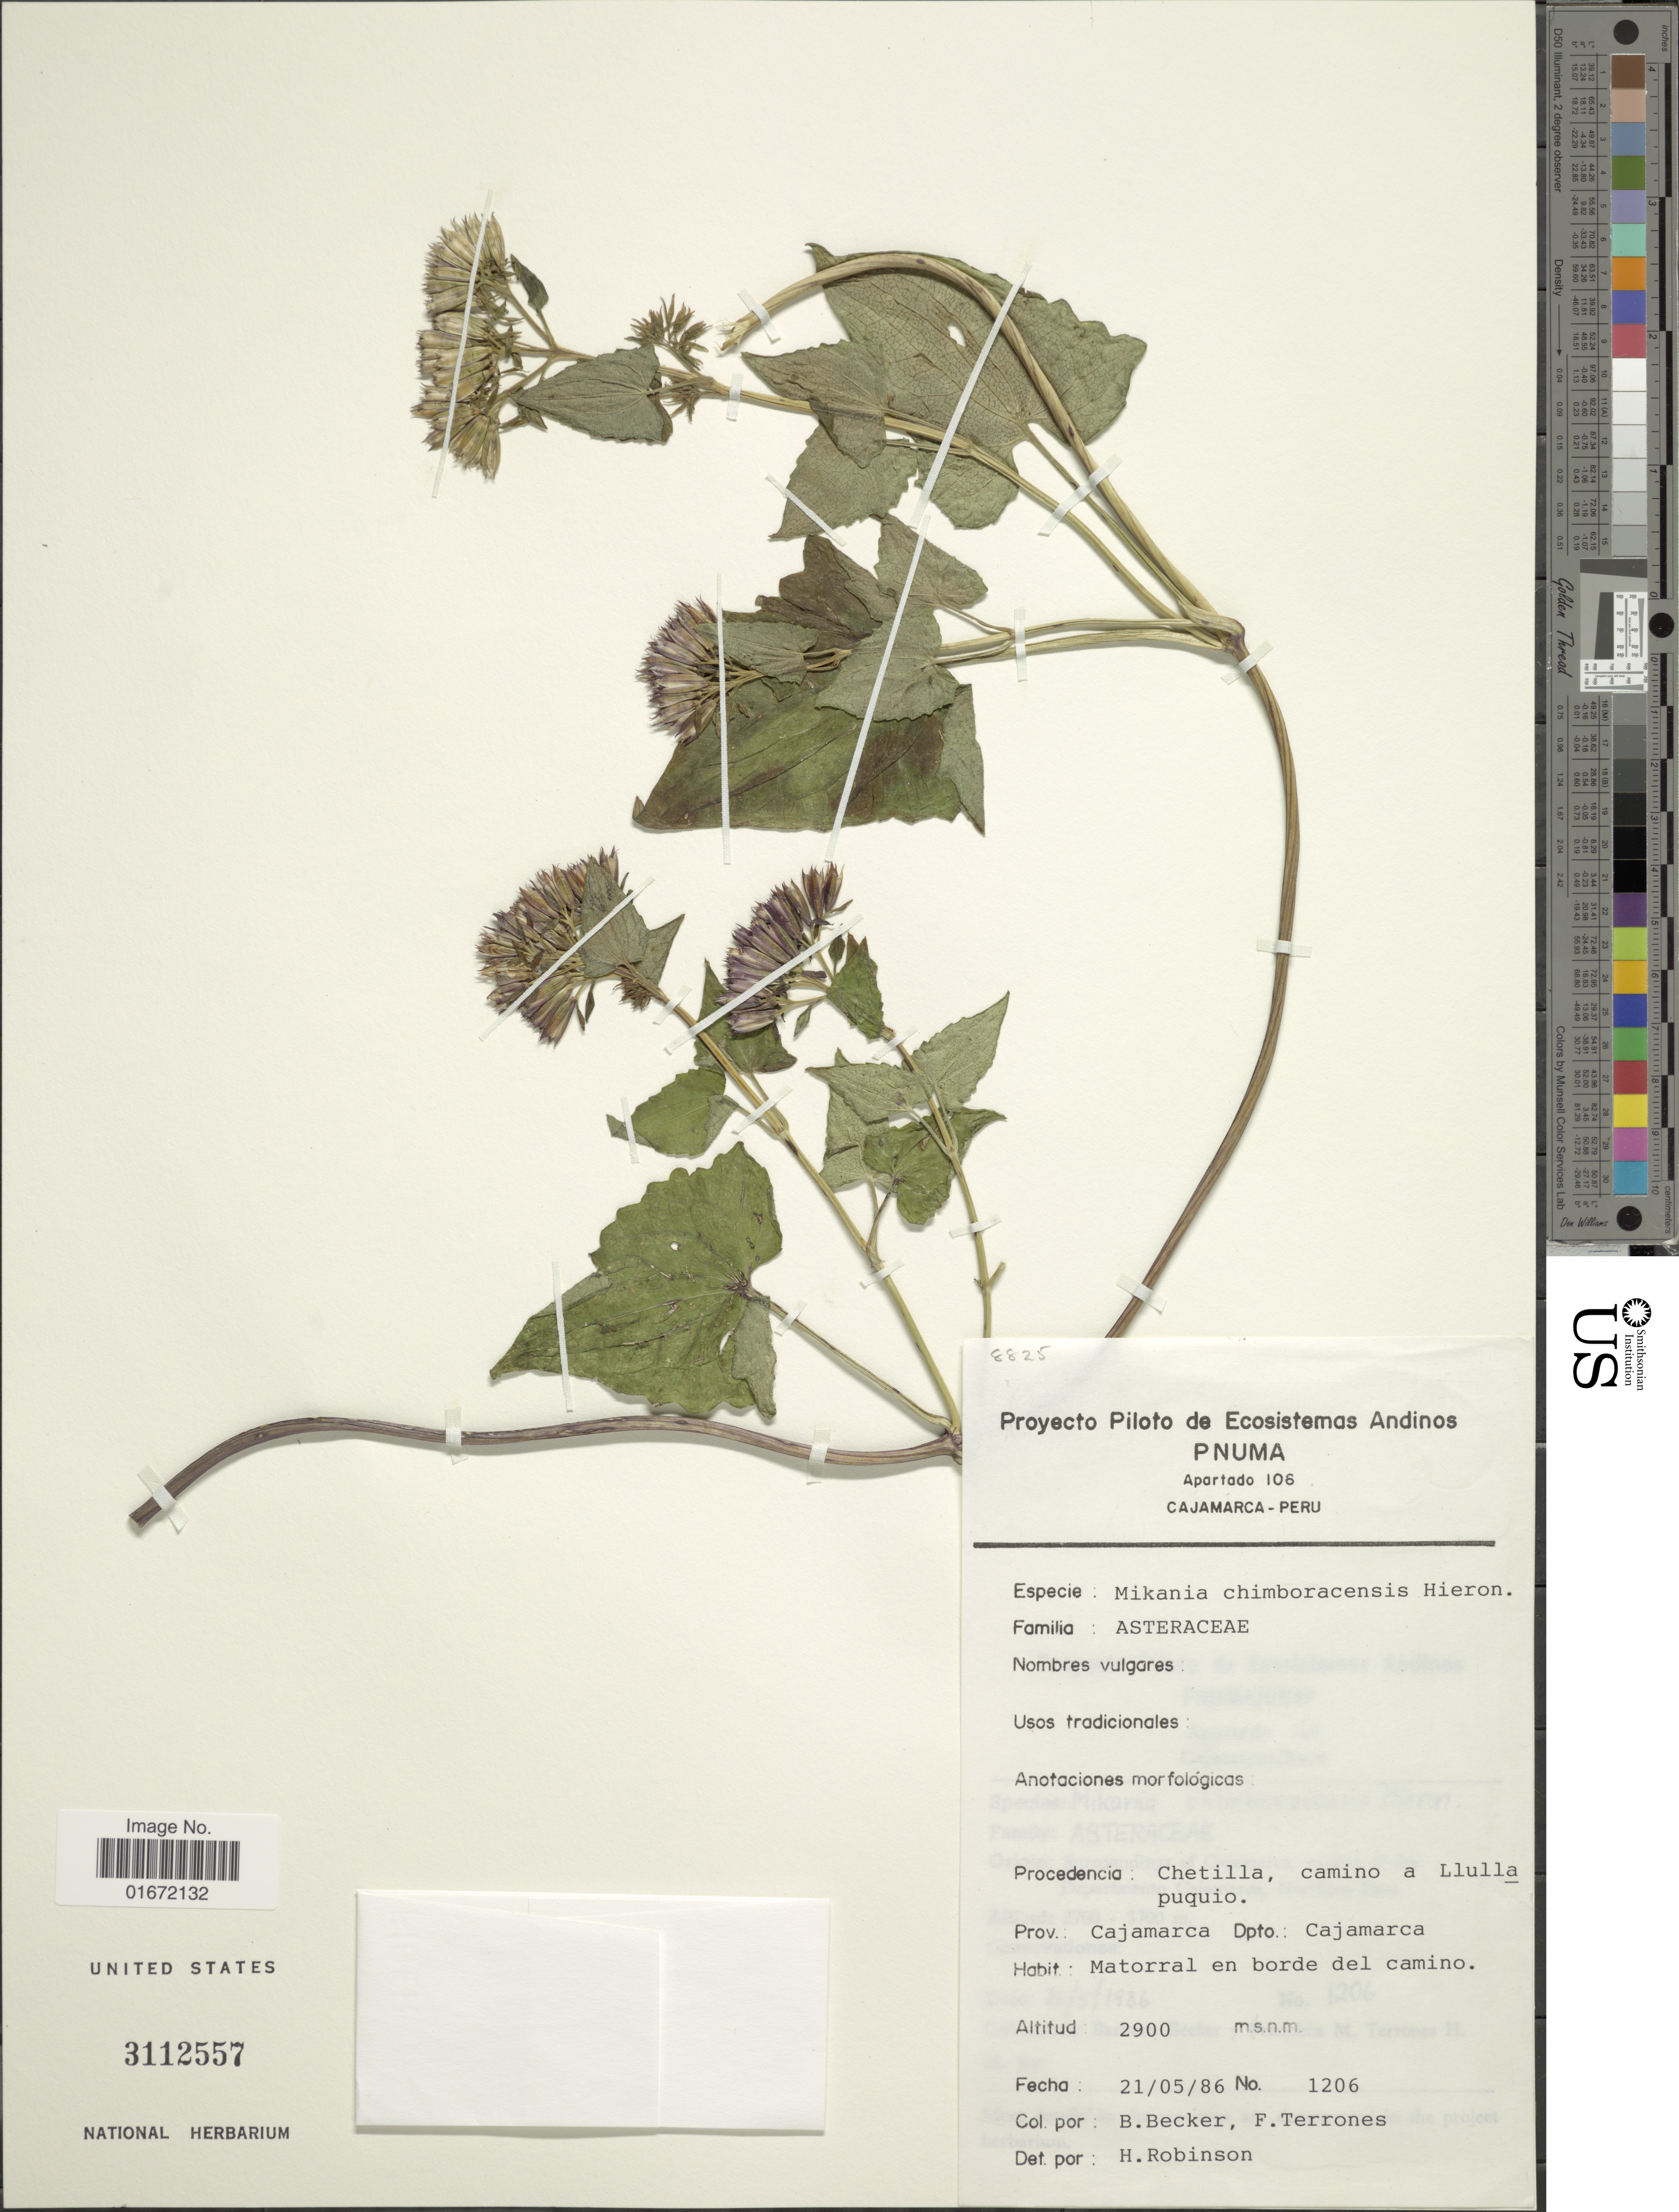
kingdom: Plantae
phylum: Tracheophyta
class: Magnoliopsida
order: Asterales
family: Asteraceae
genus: Mikania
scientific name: Mikania chimborazensis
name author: Hieron. in Sodiro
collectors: B. Becker & F. Terrones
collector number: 1206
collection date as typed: Transcribed d/m/y: 21/5/86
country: Peru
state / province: Cajamarca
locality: Chetilla, camino a Llullapuquio. Prov.: Cajamarca. Dpto.: Cajamarca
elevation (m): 2900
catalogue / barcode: US 3112557